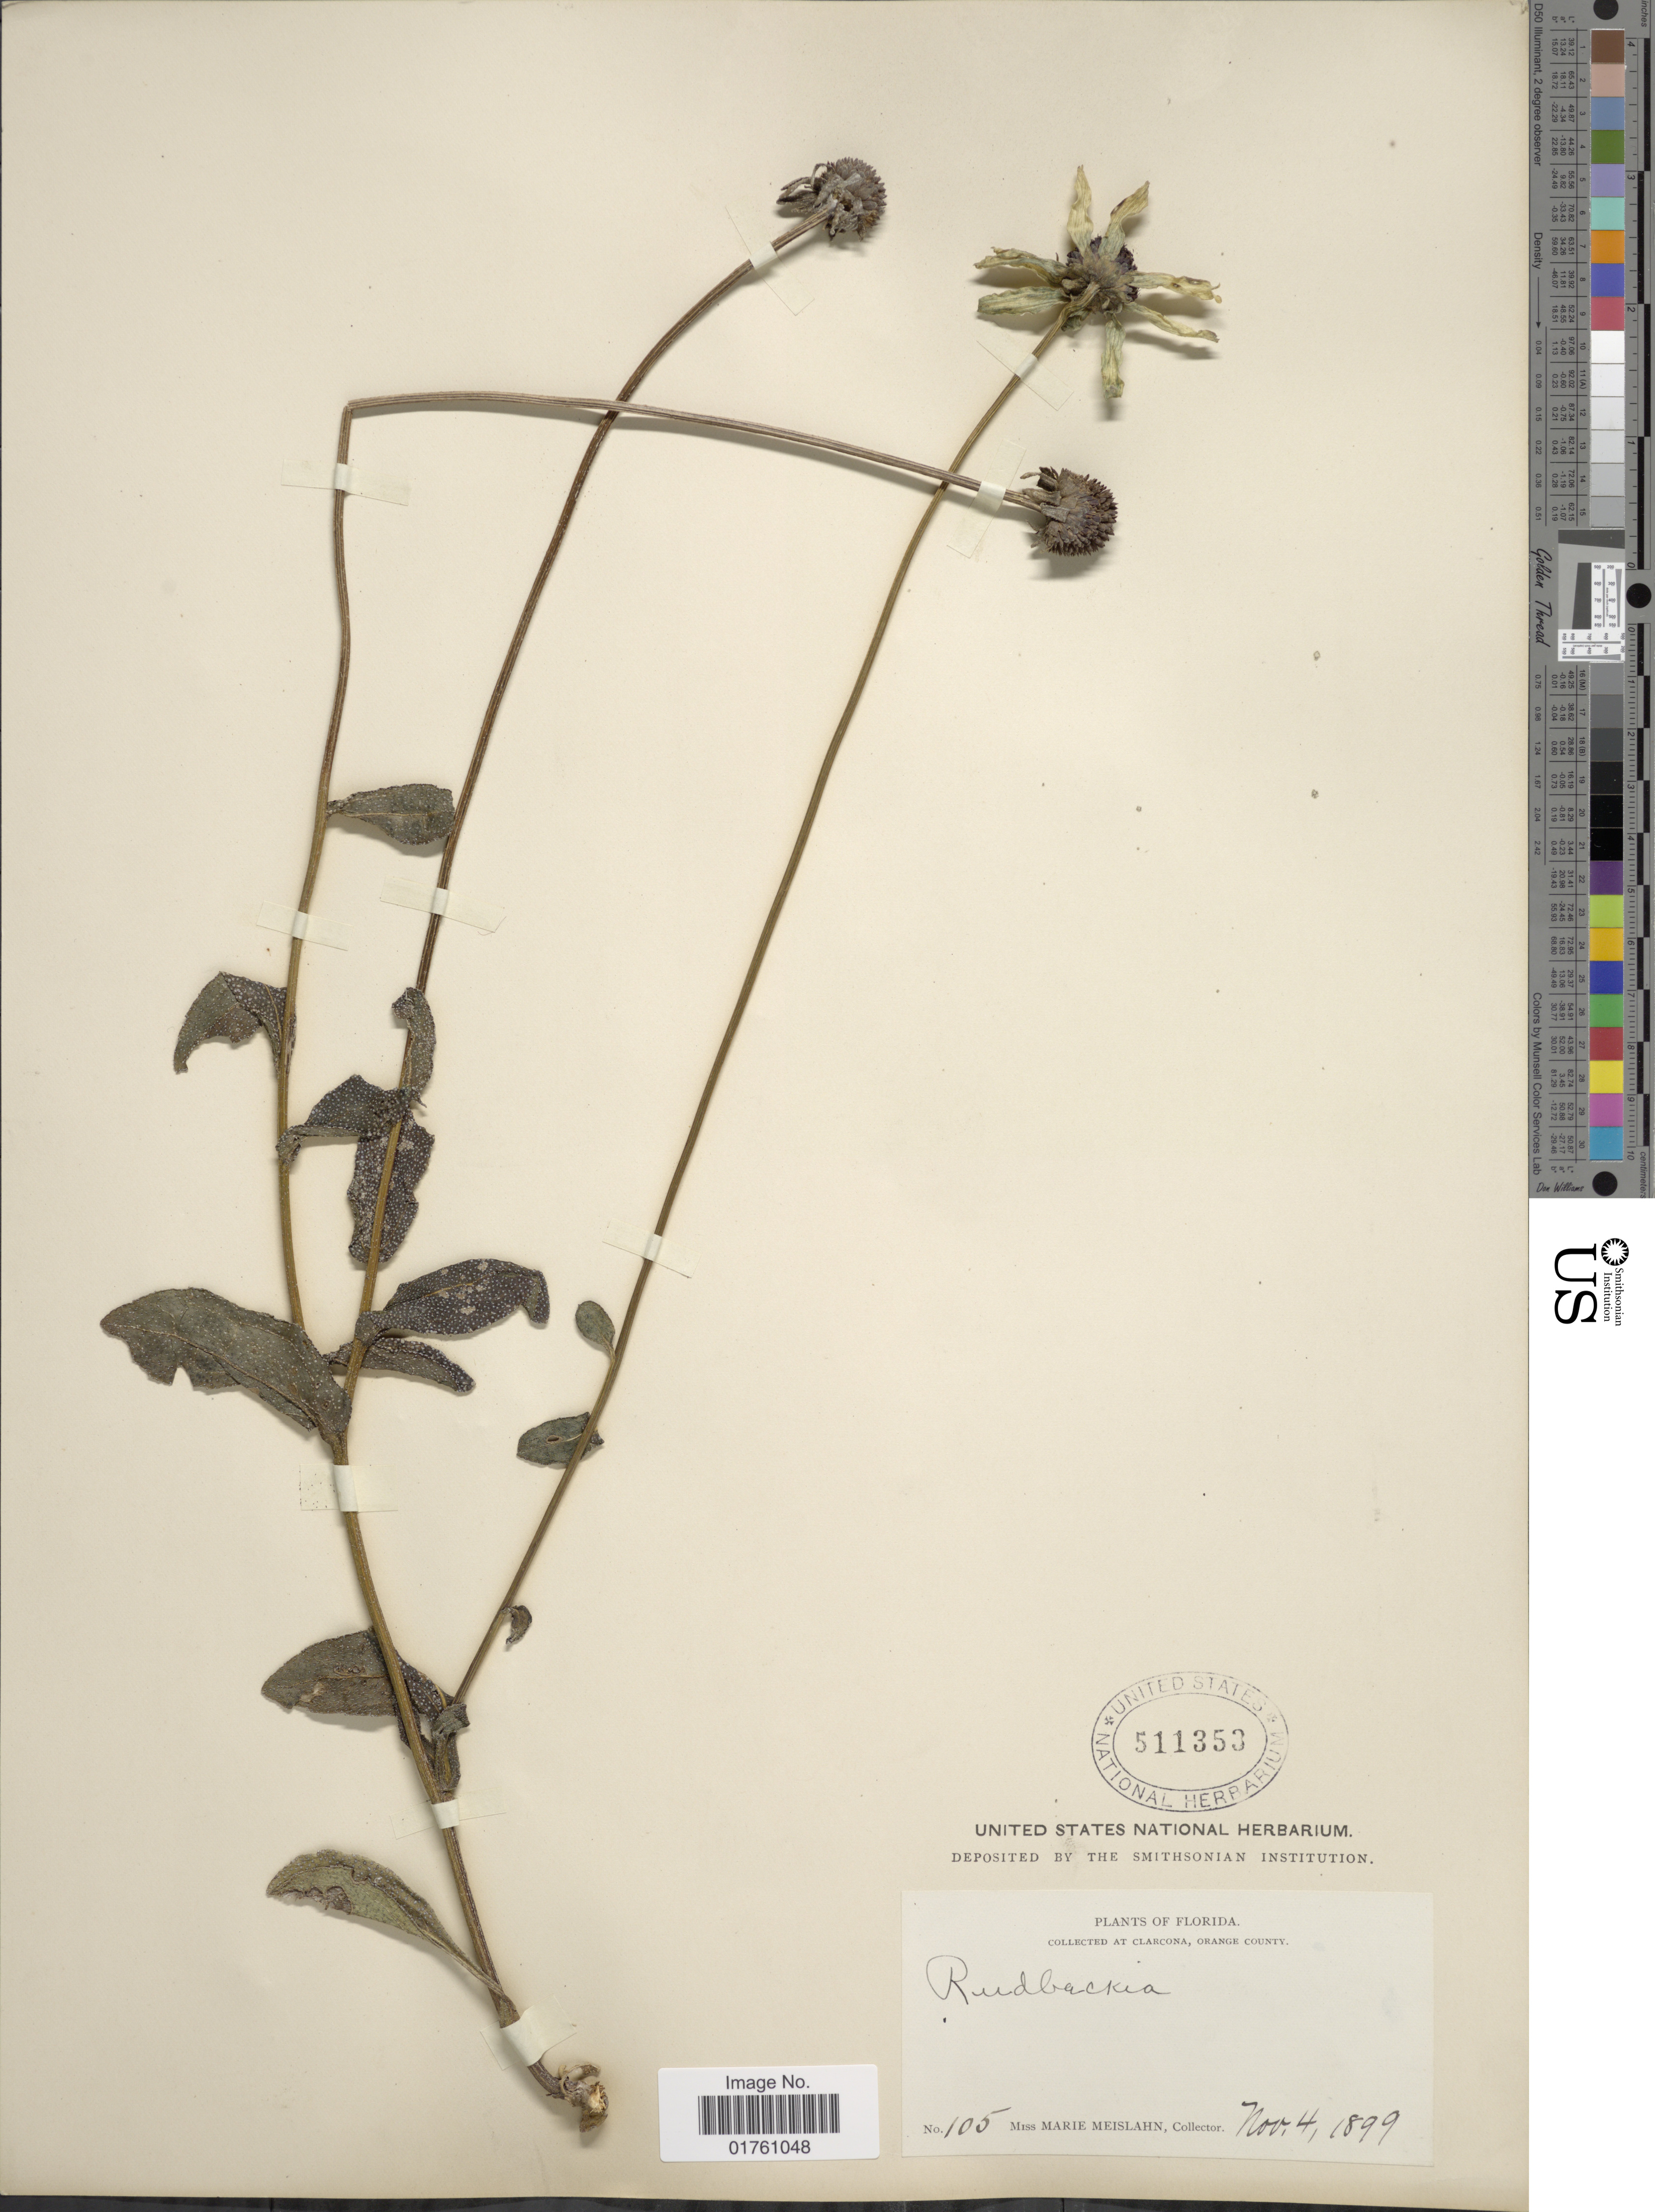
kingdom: Plantae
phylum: Tracheophyta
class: Magnoliopsida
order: Asterales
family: Asteraceae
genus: Rudbeckia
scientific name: Rudbeckia hirta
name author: L.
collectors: M. Meislahn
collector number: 105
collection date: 1899-11-04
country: United States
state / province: Florida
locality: At Clarcona, Orange County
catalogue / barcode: US 511353